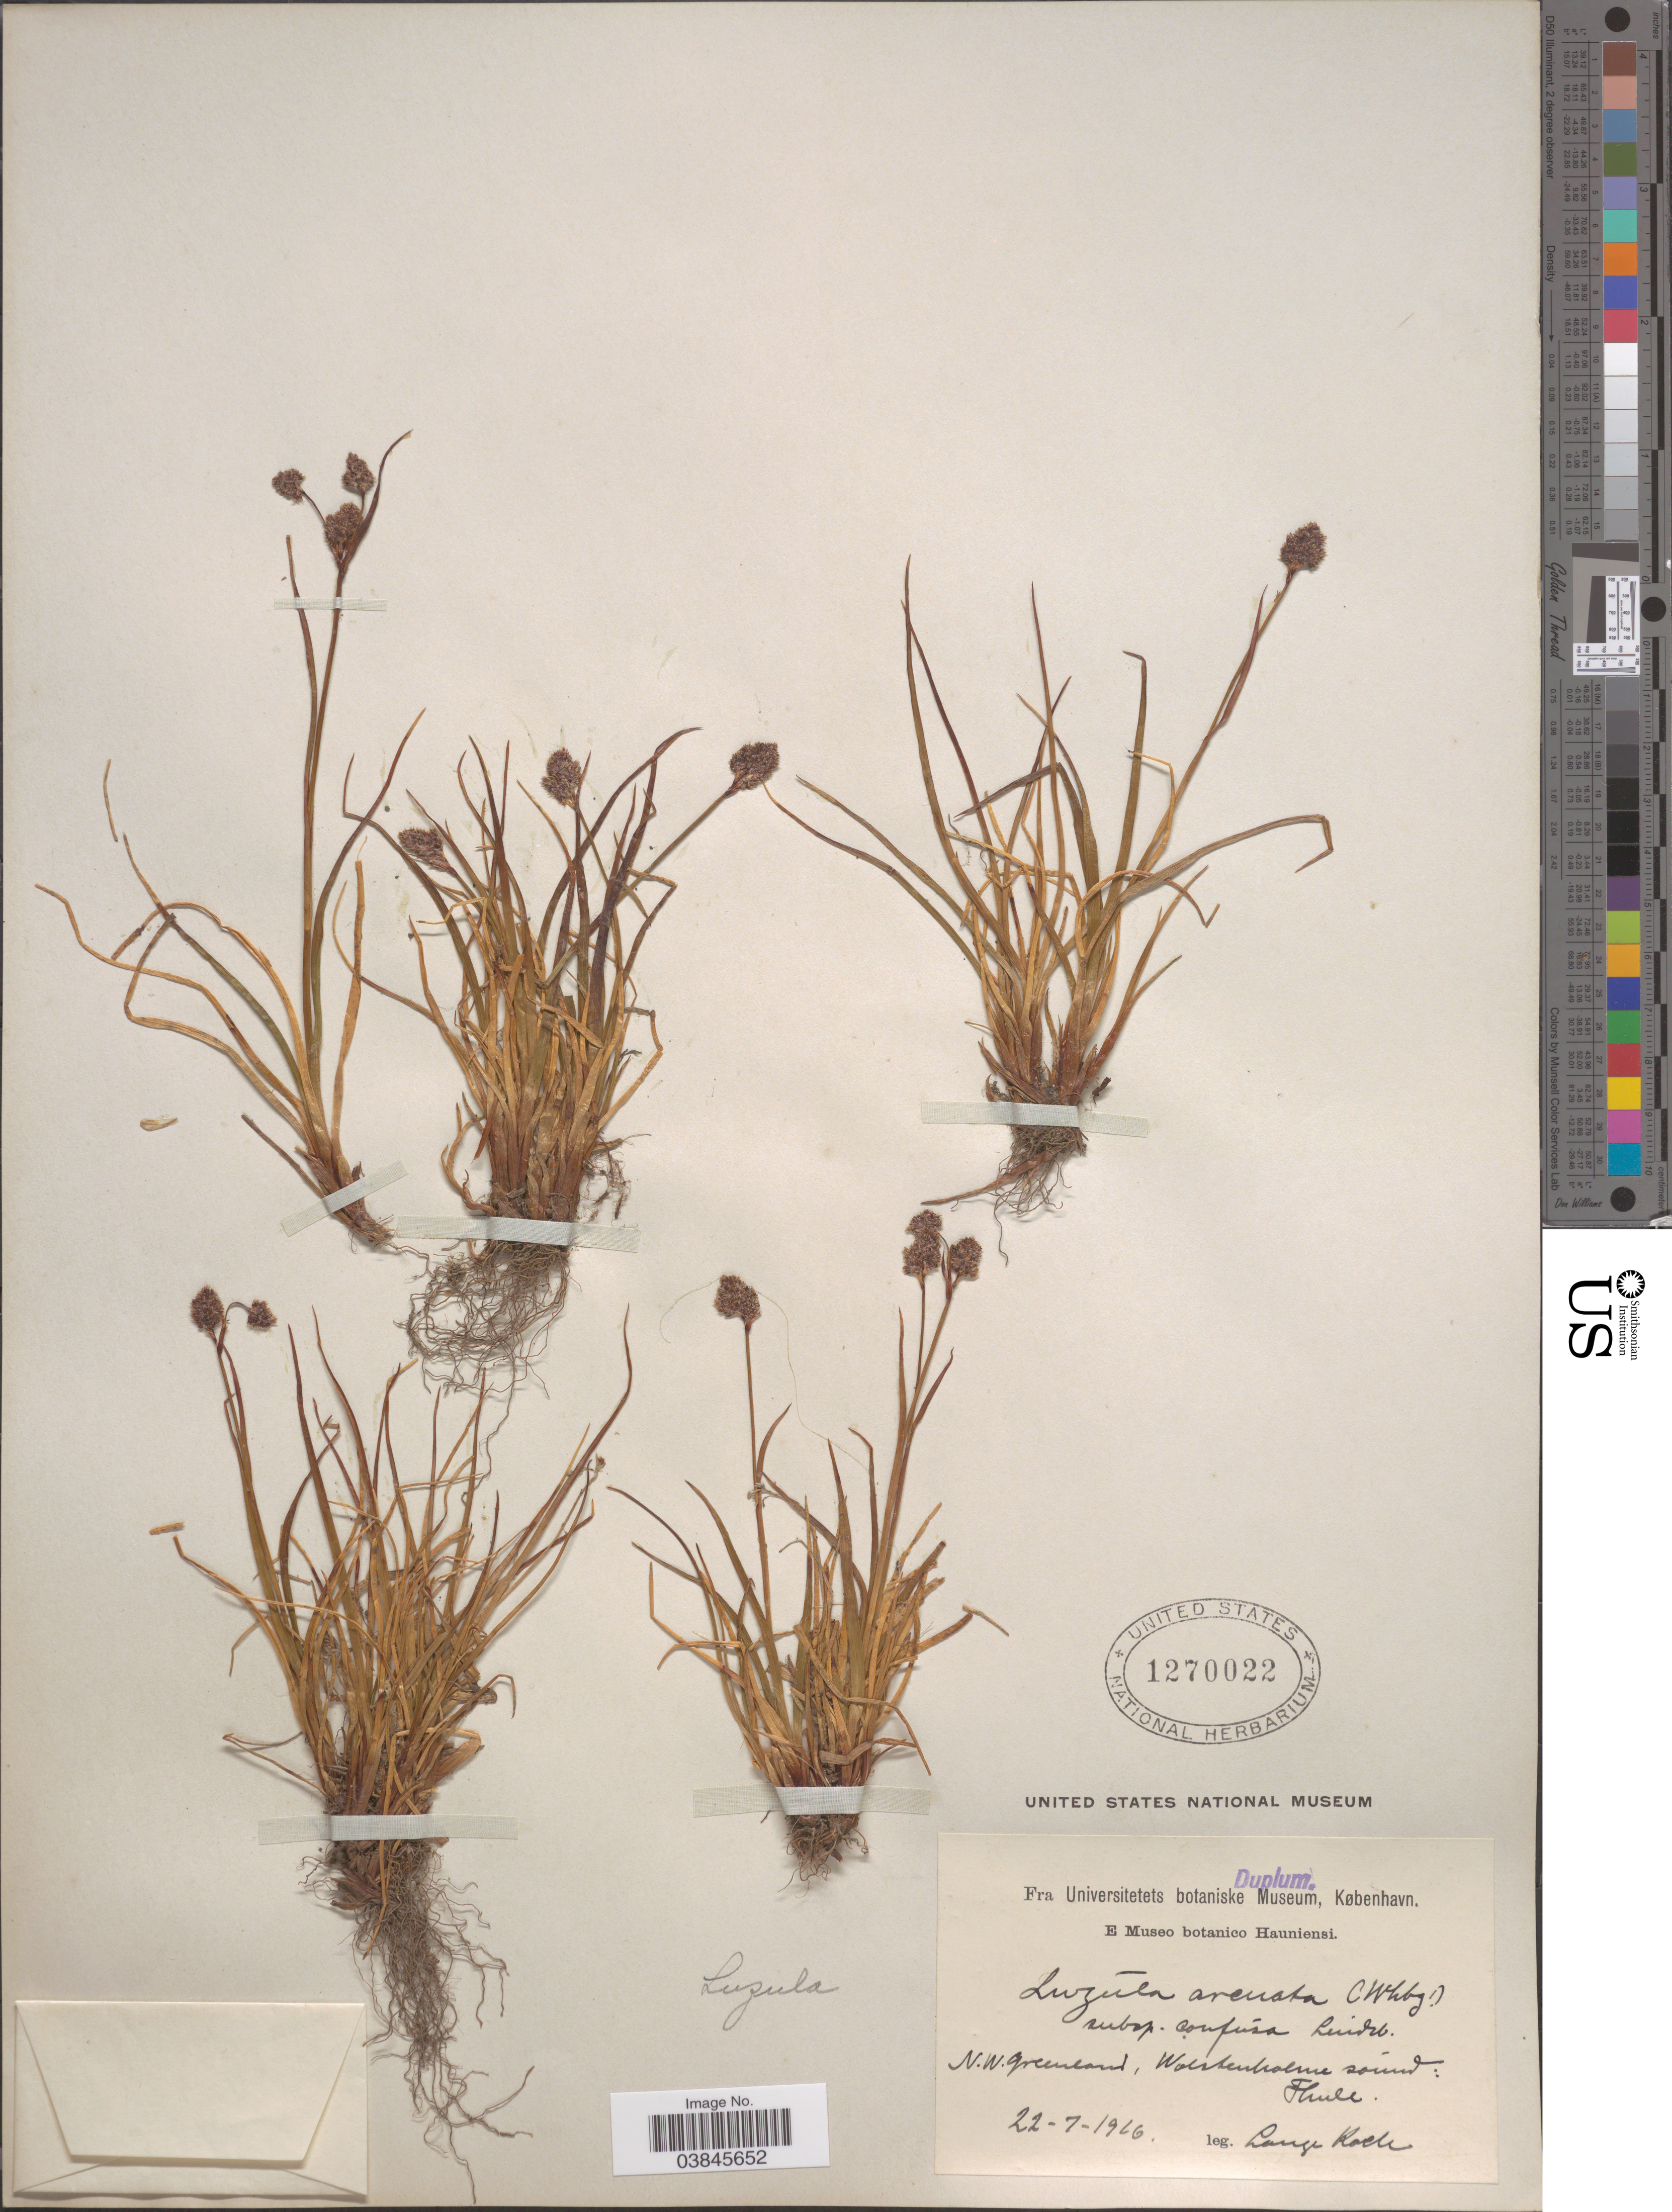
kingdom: Plantae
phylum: Tracheophyta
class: Liliopsida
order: Poales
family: Juncaceae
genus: Luzula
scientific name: Luzula confusa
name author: Lindeb.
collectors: L. Koch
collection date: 1966-07-22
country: Greenland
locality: N. W. Greenland, Wolstenholme soūnd: Thule.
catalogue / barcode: US 1270022